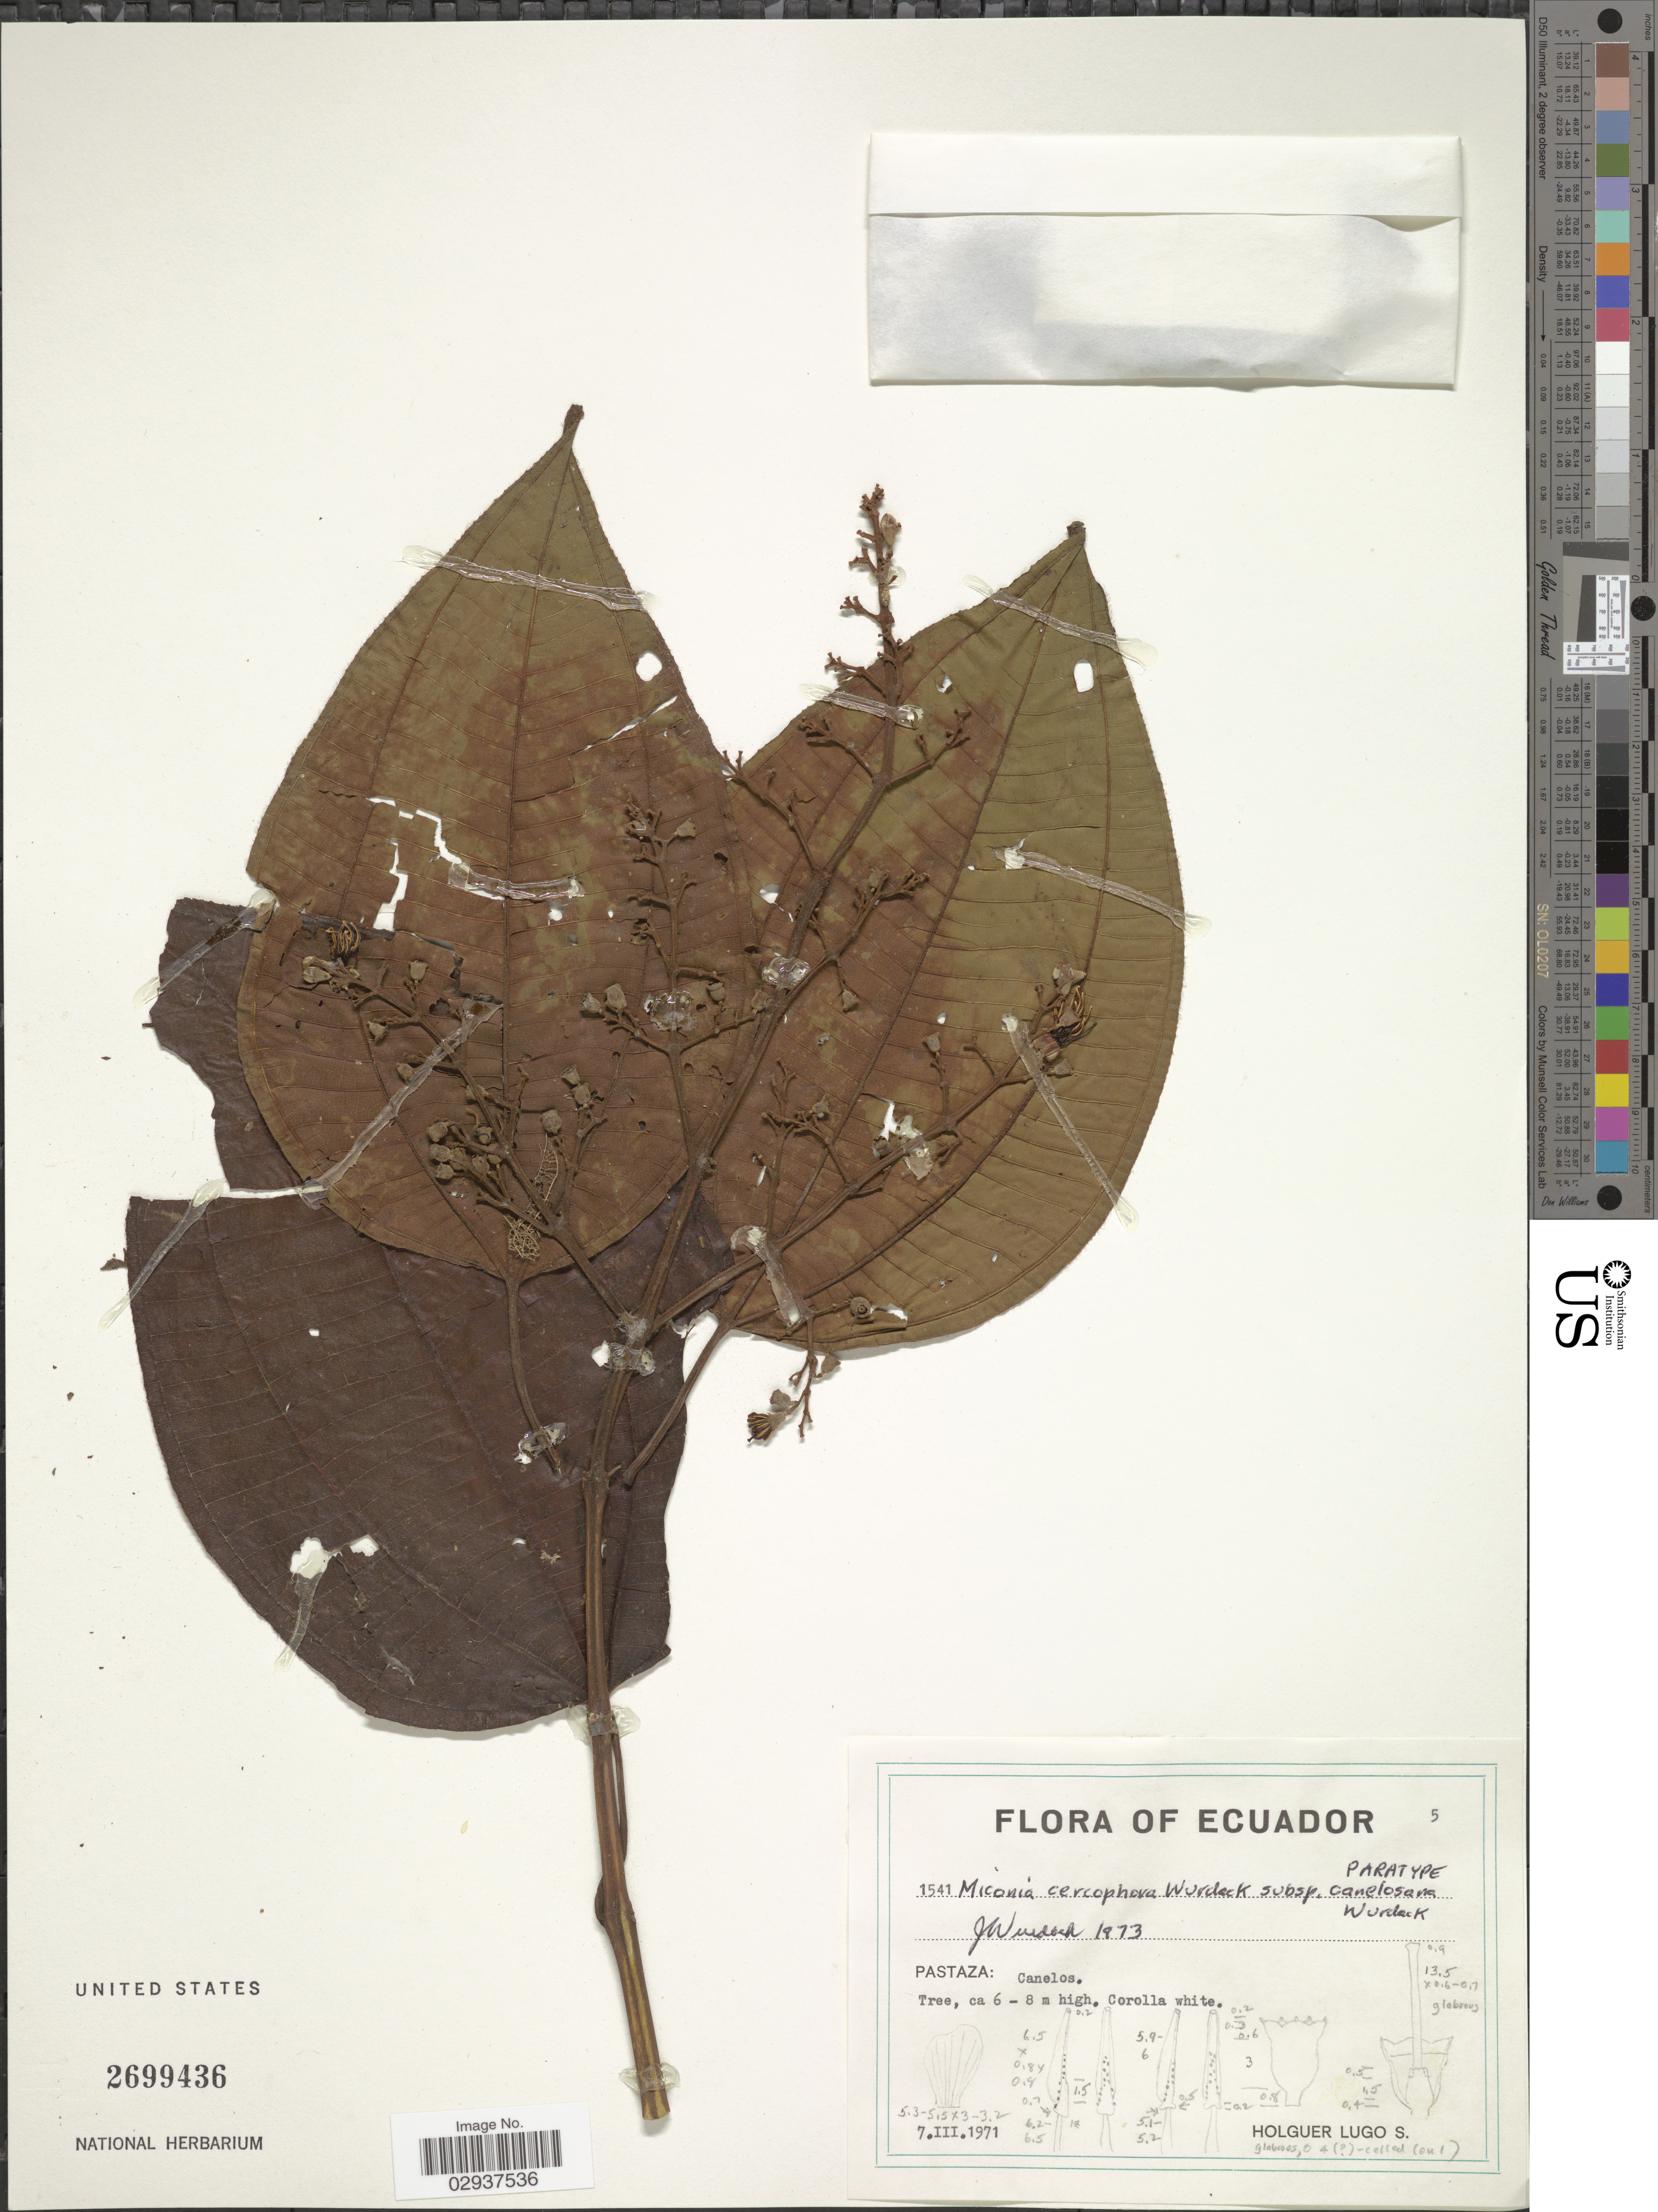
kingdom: Plantae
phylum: Tracheophyta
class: Magnoliopsida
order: Myrtales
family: Melastomataceae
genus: Miconia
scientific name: Miconia cercophora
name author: Wurdack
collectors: H. Lugo S.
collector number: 1541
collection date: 1971-03-07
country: Ecuador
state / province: Pastaza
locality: Canelos.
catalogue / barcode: US 2699436